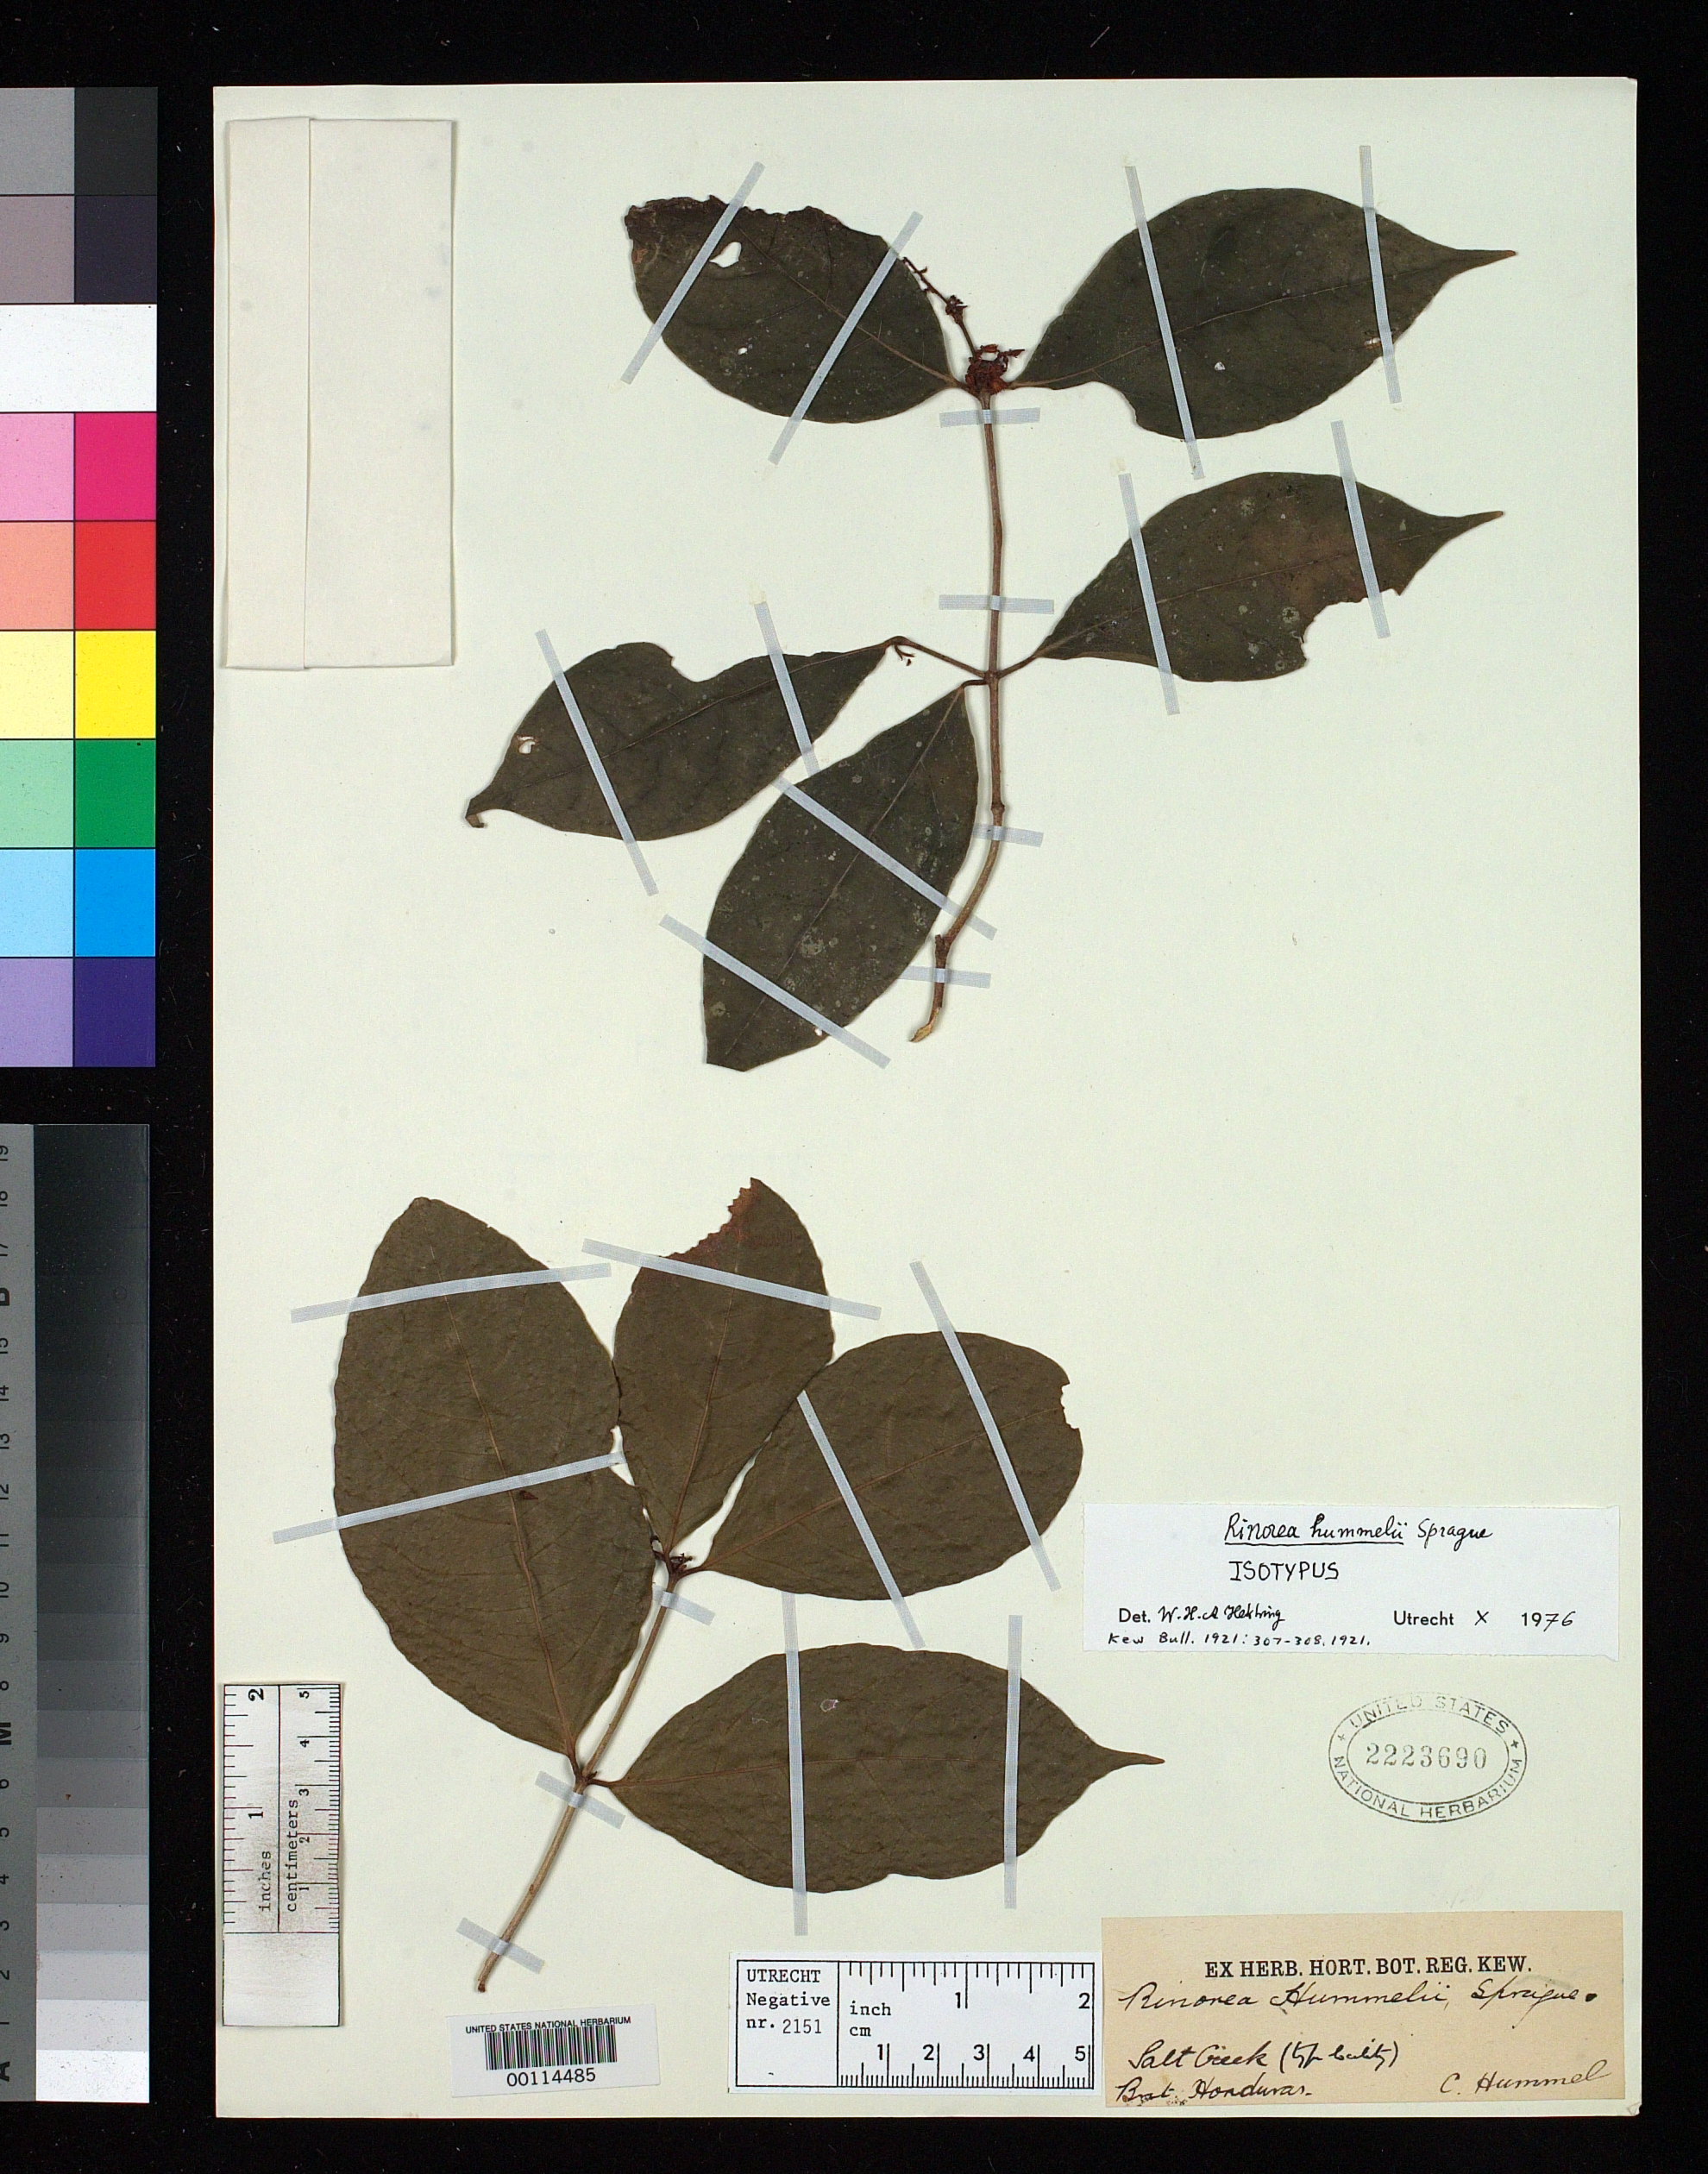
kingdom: Plantae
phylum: Tracheophyta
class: Magnoliopsida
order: Malpighiales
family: Violaceae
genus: Rinorea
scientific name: Rinorea hummelii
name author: Sprague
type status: Isotype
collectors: C. Hummel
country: Belize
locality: Salt Creek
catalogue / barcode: US 2233690